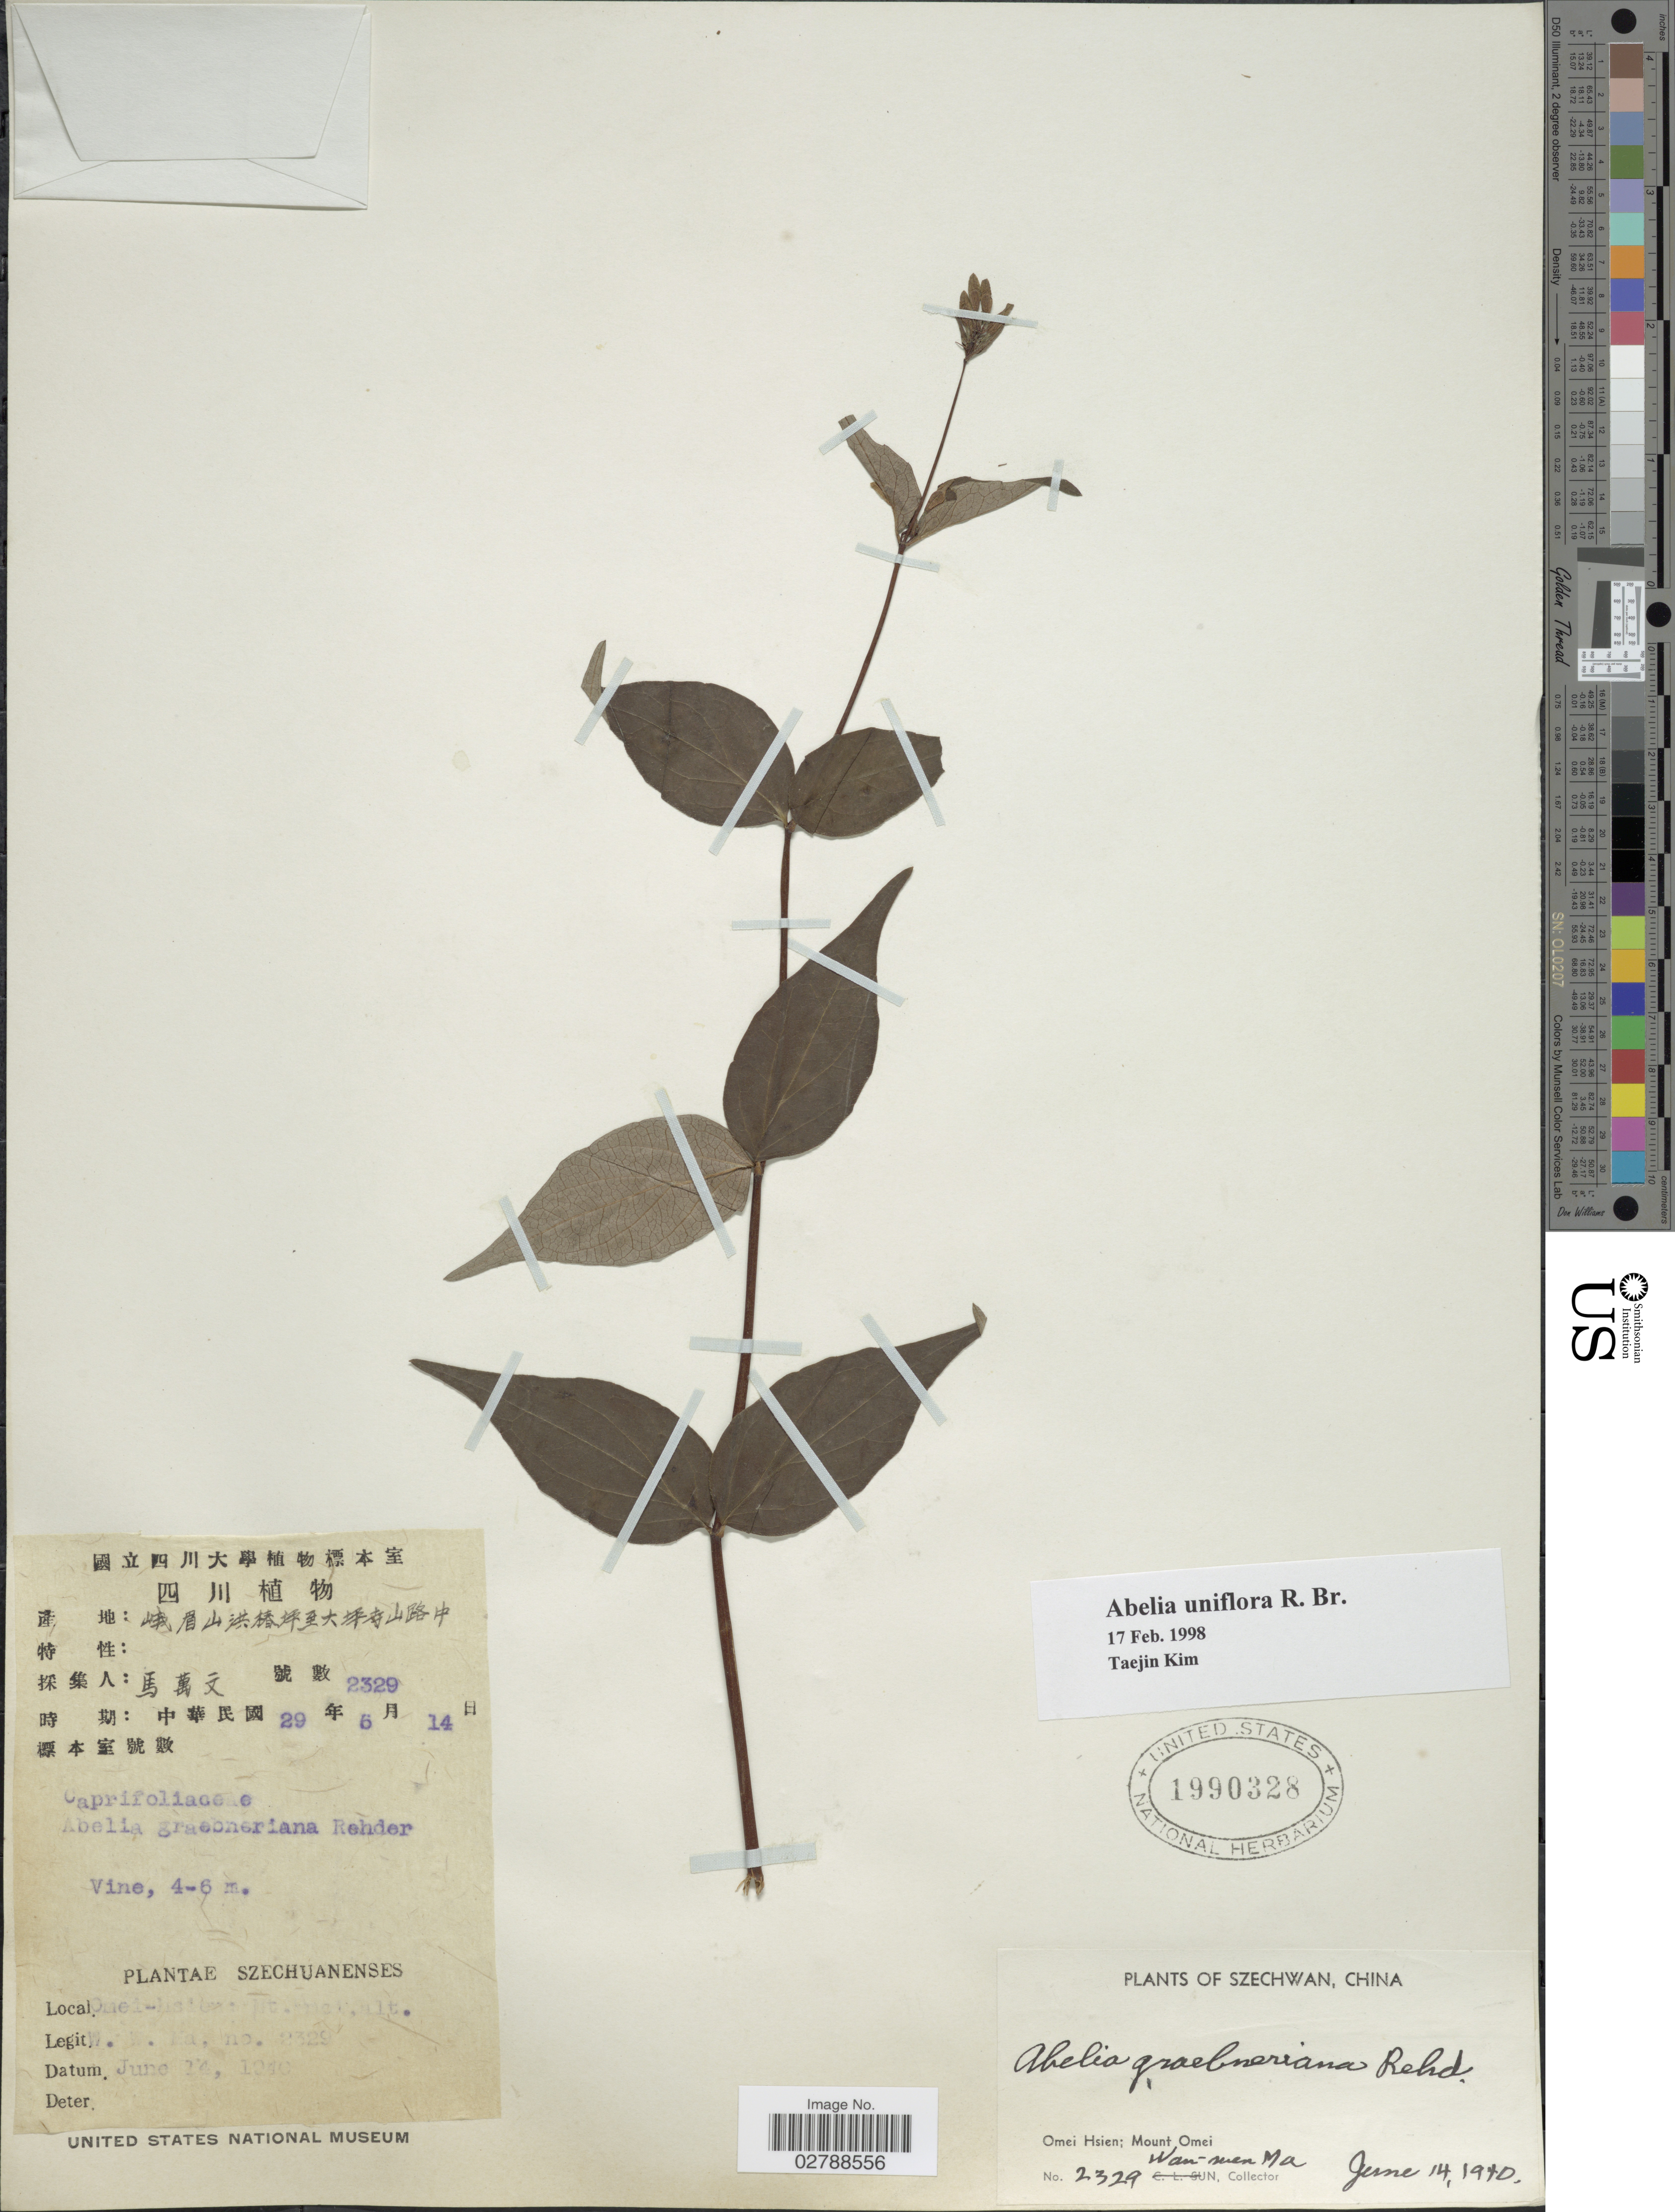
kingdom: Plantae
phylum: Tracheophyta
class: Magnoliopsida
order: Dipsacales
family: Caprifoliaceae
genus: Abelia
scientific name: Abelia uniflora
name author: R. Br.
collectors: W. Ma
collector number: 2329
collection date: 1940-06-14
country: China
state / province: Sichuan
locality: Szechuanenses. Omei Hsien; Mount Omei.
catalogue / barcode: US 1990328